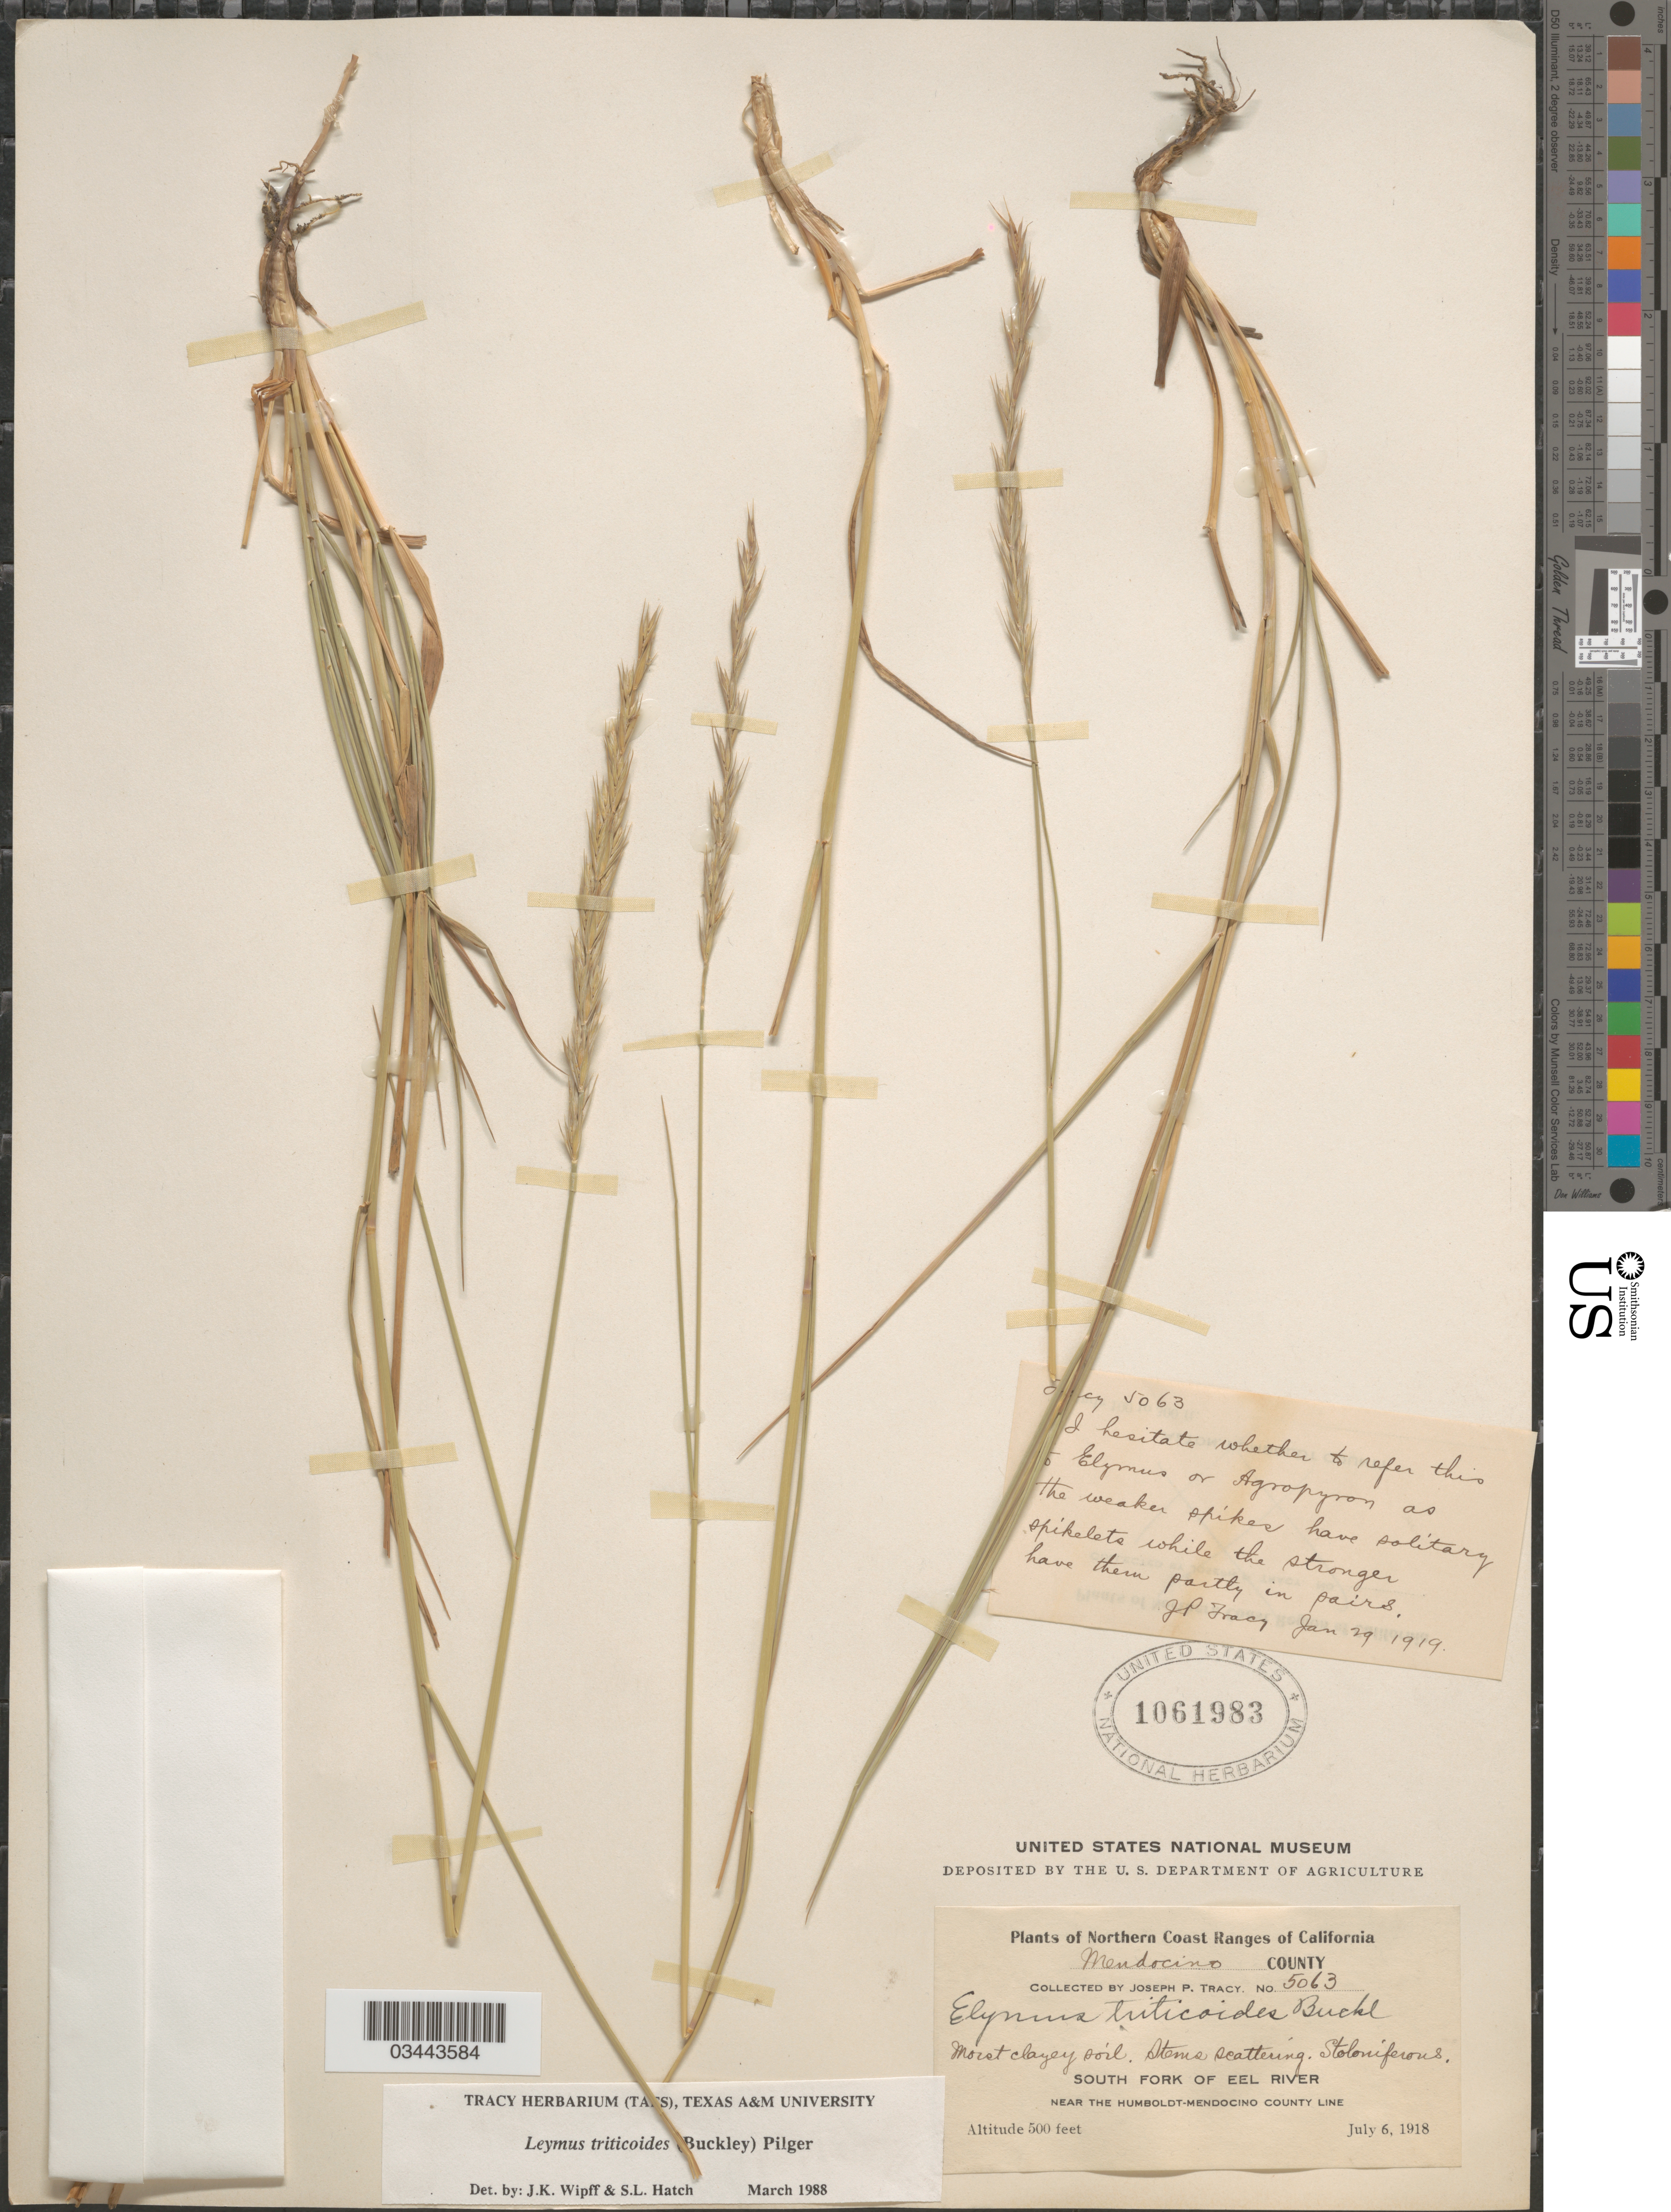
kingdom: Plantae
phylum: Tracheophyta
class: Liliopsida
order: Poales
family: Poaceae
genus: Leymus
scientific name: Leymus triticoides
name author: (Buckley) Pilg.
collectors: J. Tracy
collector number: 5063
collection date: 1918-07-06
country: United States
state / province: California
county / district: Mendocino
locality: Northern Coast Ranges of California. Mendocino County. South Fork of Eel River. Near the Humboldt-Mendocino County Line.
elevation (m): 152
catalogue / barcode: US 1061983